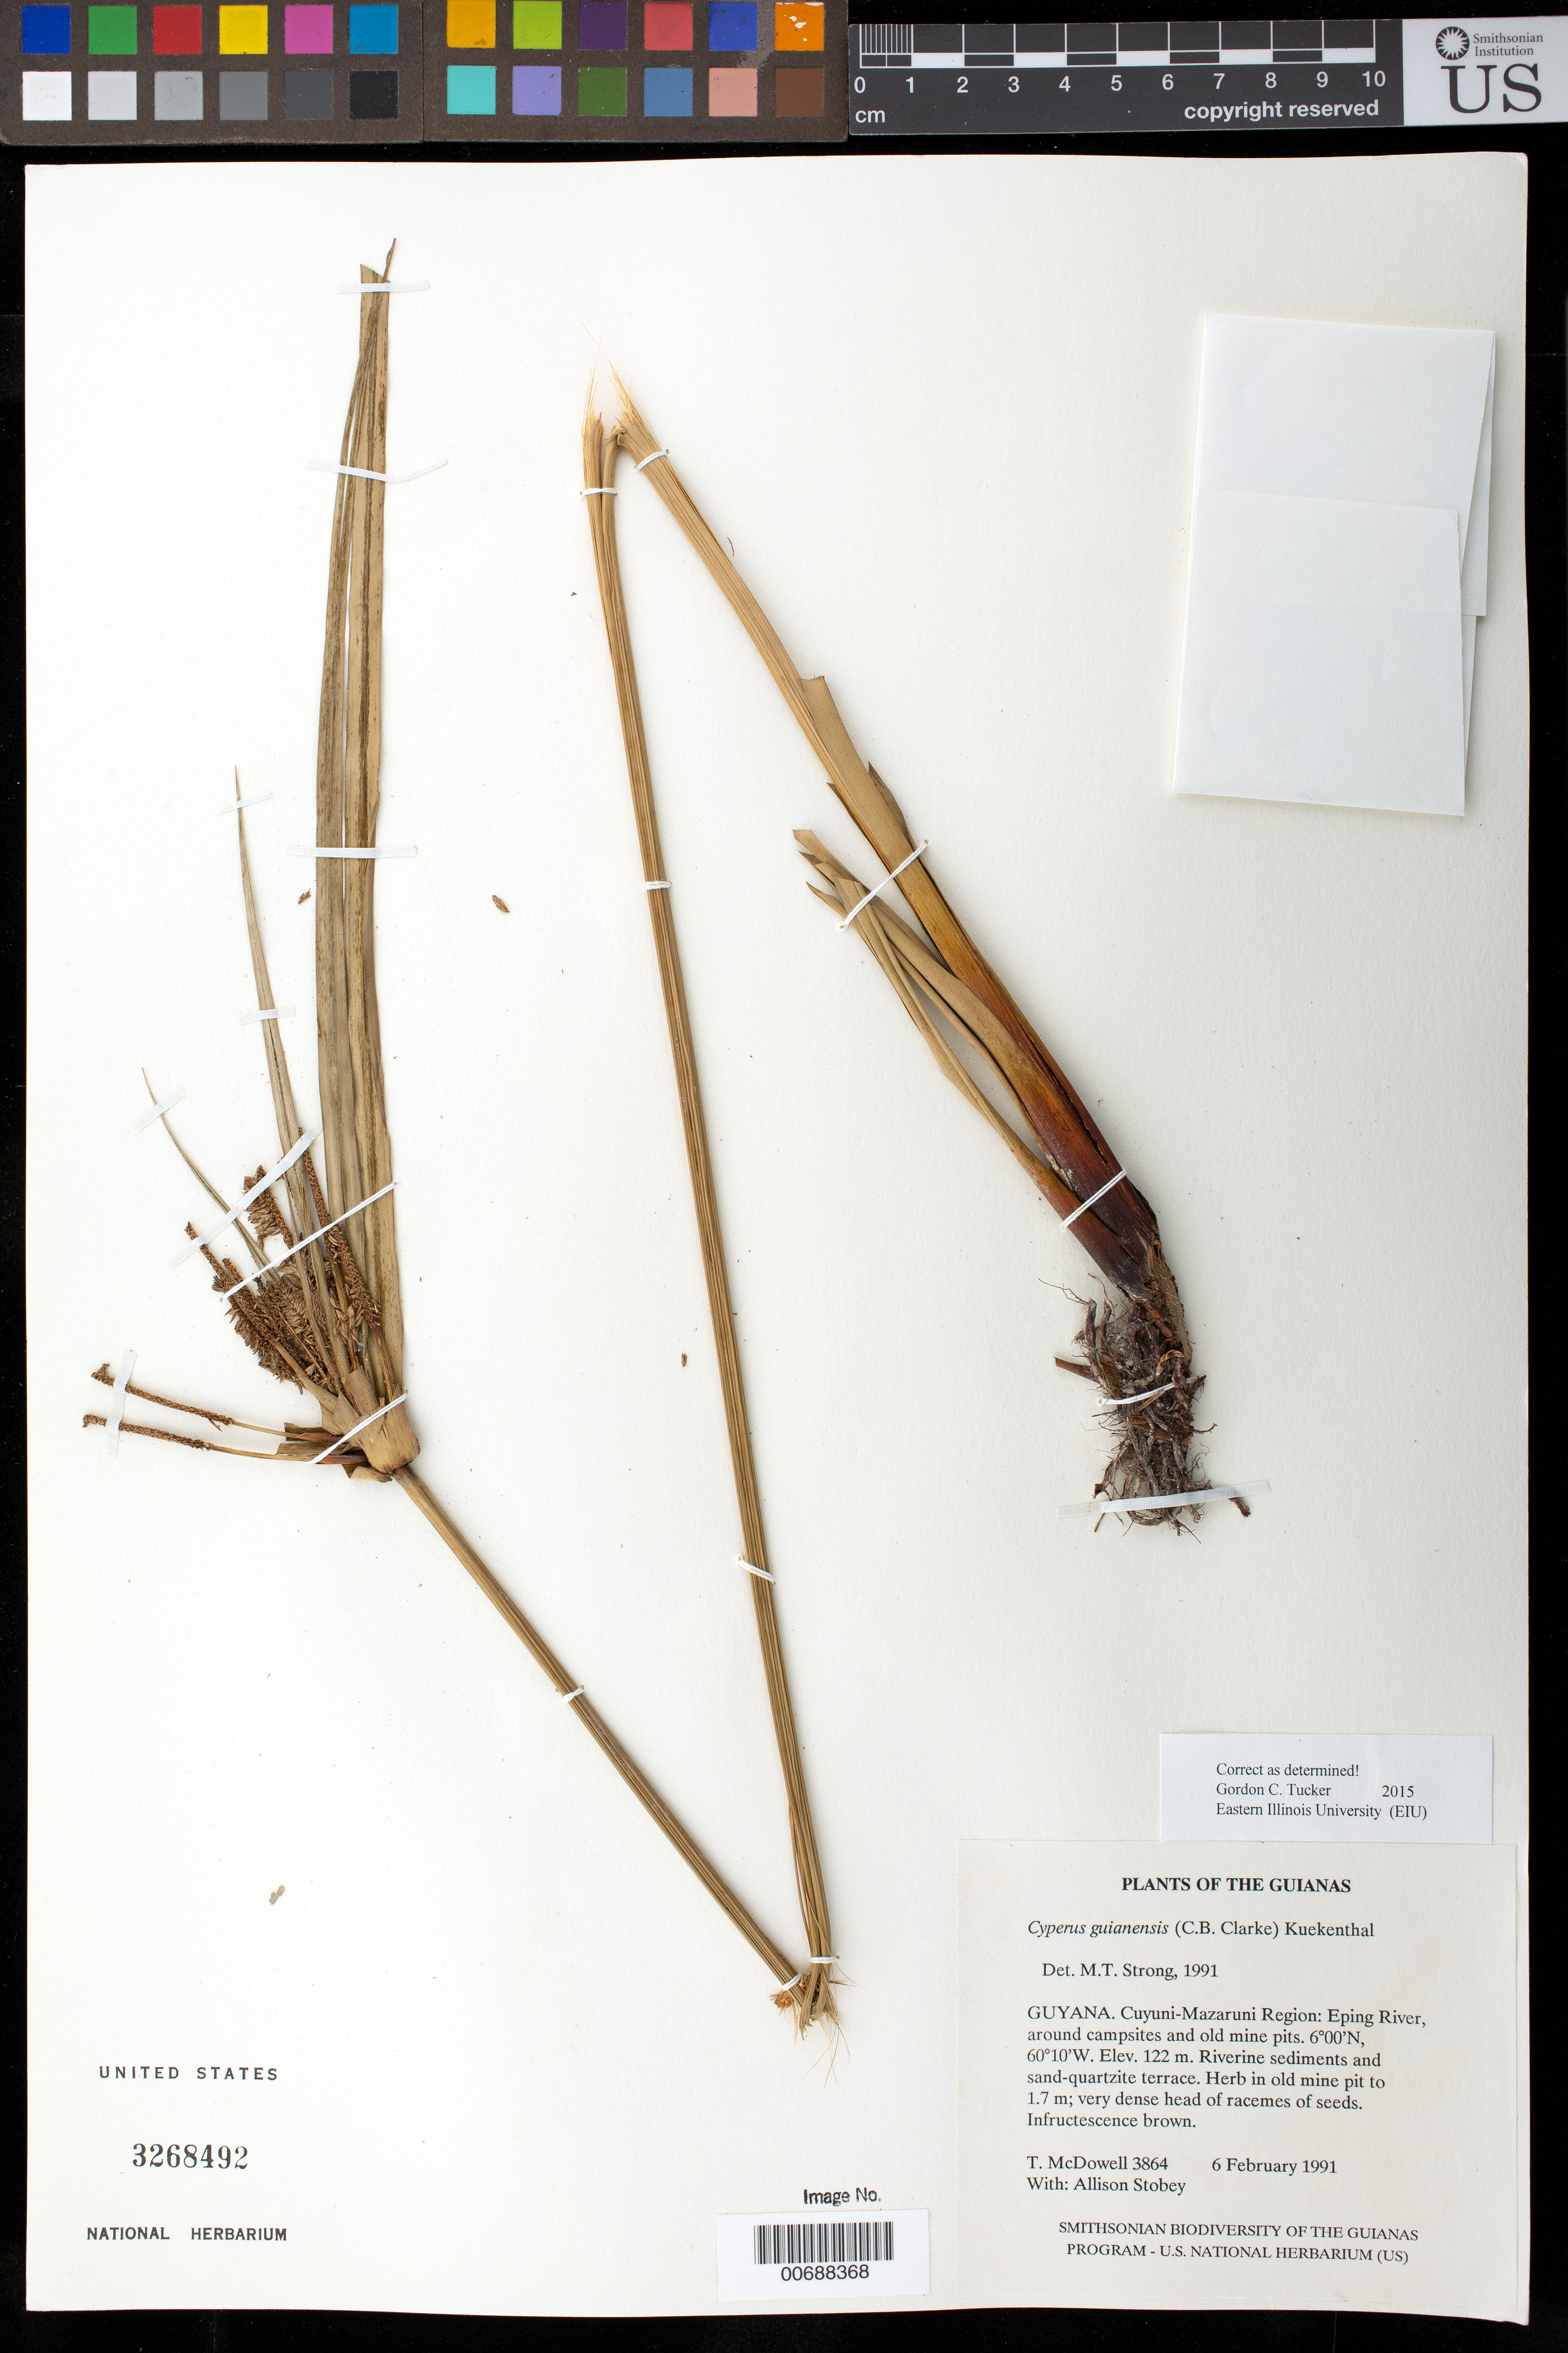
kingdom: Plantae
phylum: Tracheophyta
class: Liliopsida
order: Poales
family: Cyperaceae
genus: Cyperus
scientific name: Cyperus guianensis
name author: (C.B. Clarke) Kük.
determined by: Strong, M. T., (US), Smithsonian Institution - National Museum of Natural History (UNITED STATES)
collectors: T. McDowell & A. Stobey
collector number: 3864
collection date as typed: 6 February 1991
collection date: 1991-02-06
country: Guyana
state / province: Cuyuni-Mazaruni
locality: Eping River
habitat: Around campsites and old mine pits. Riverine sediments and sand-quartzite terrace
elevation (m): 122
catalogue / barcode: US 3268492